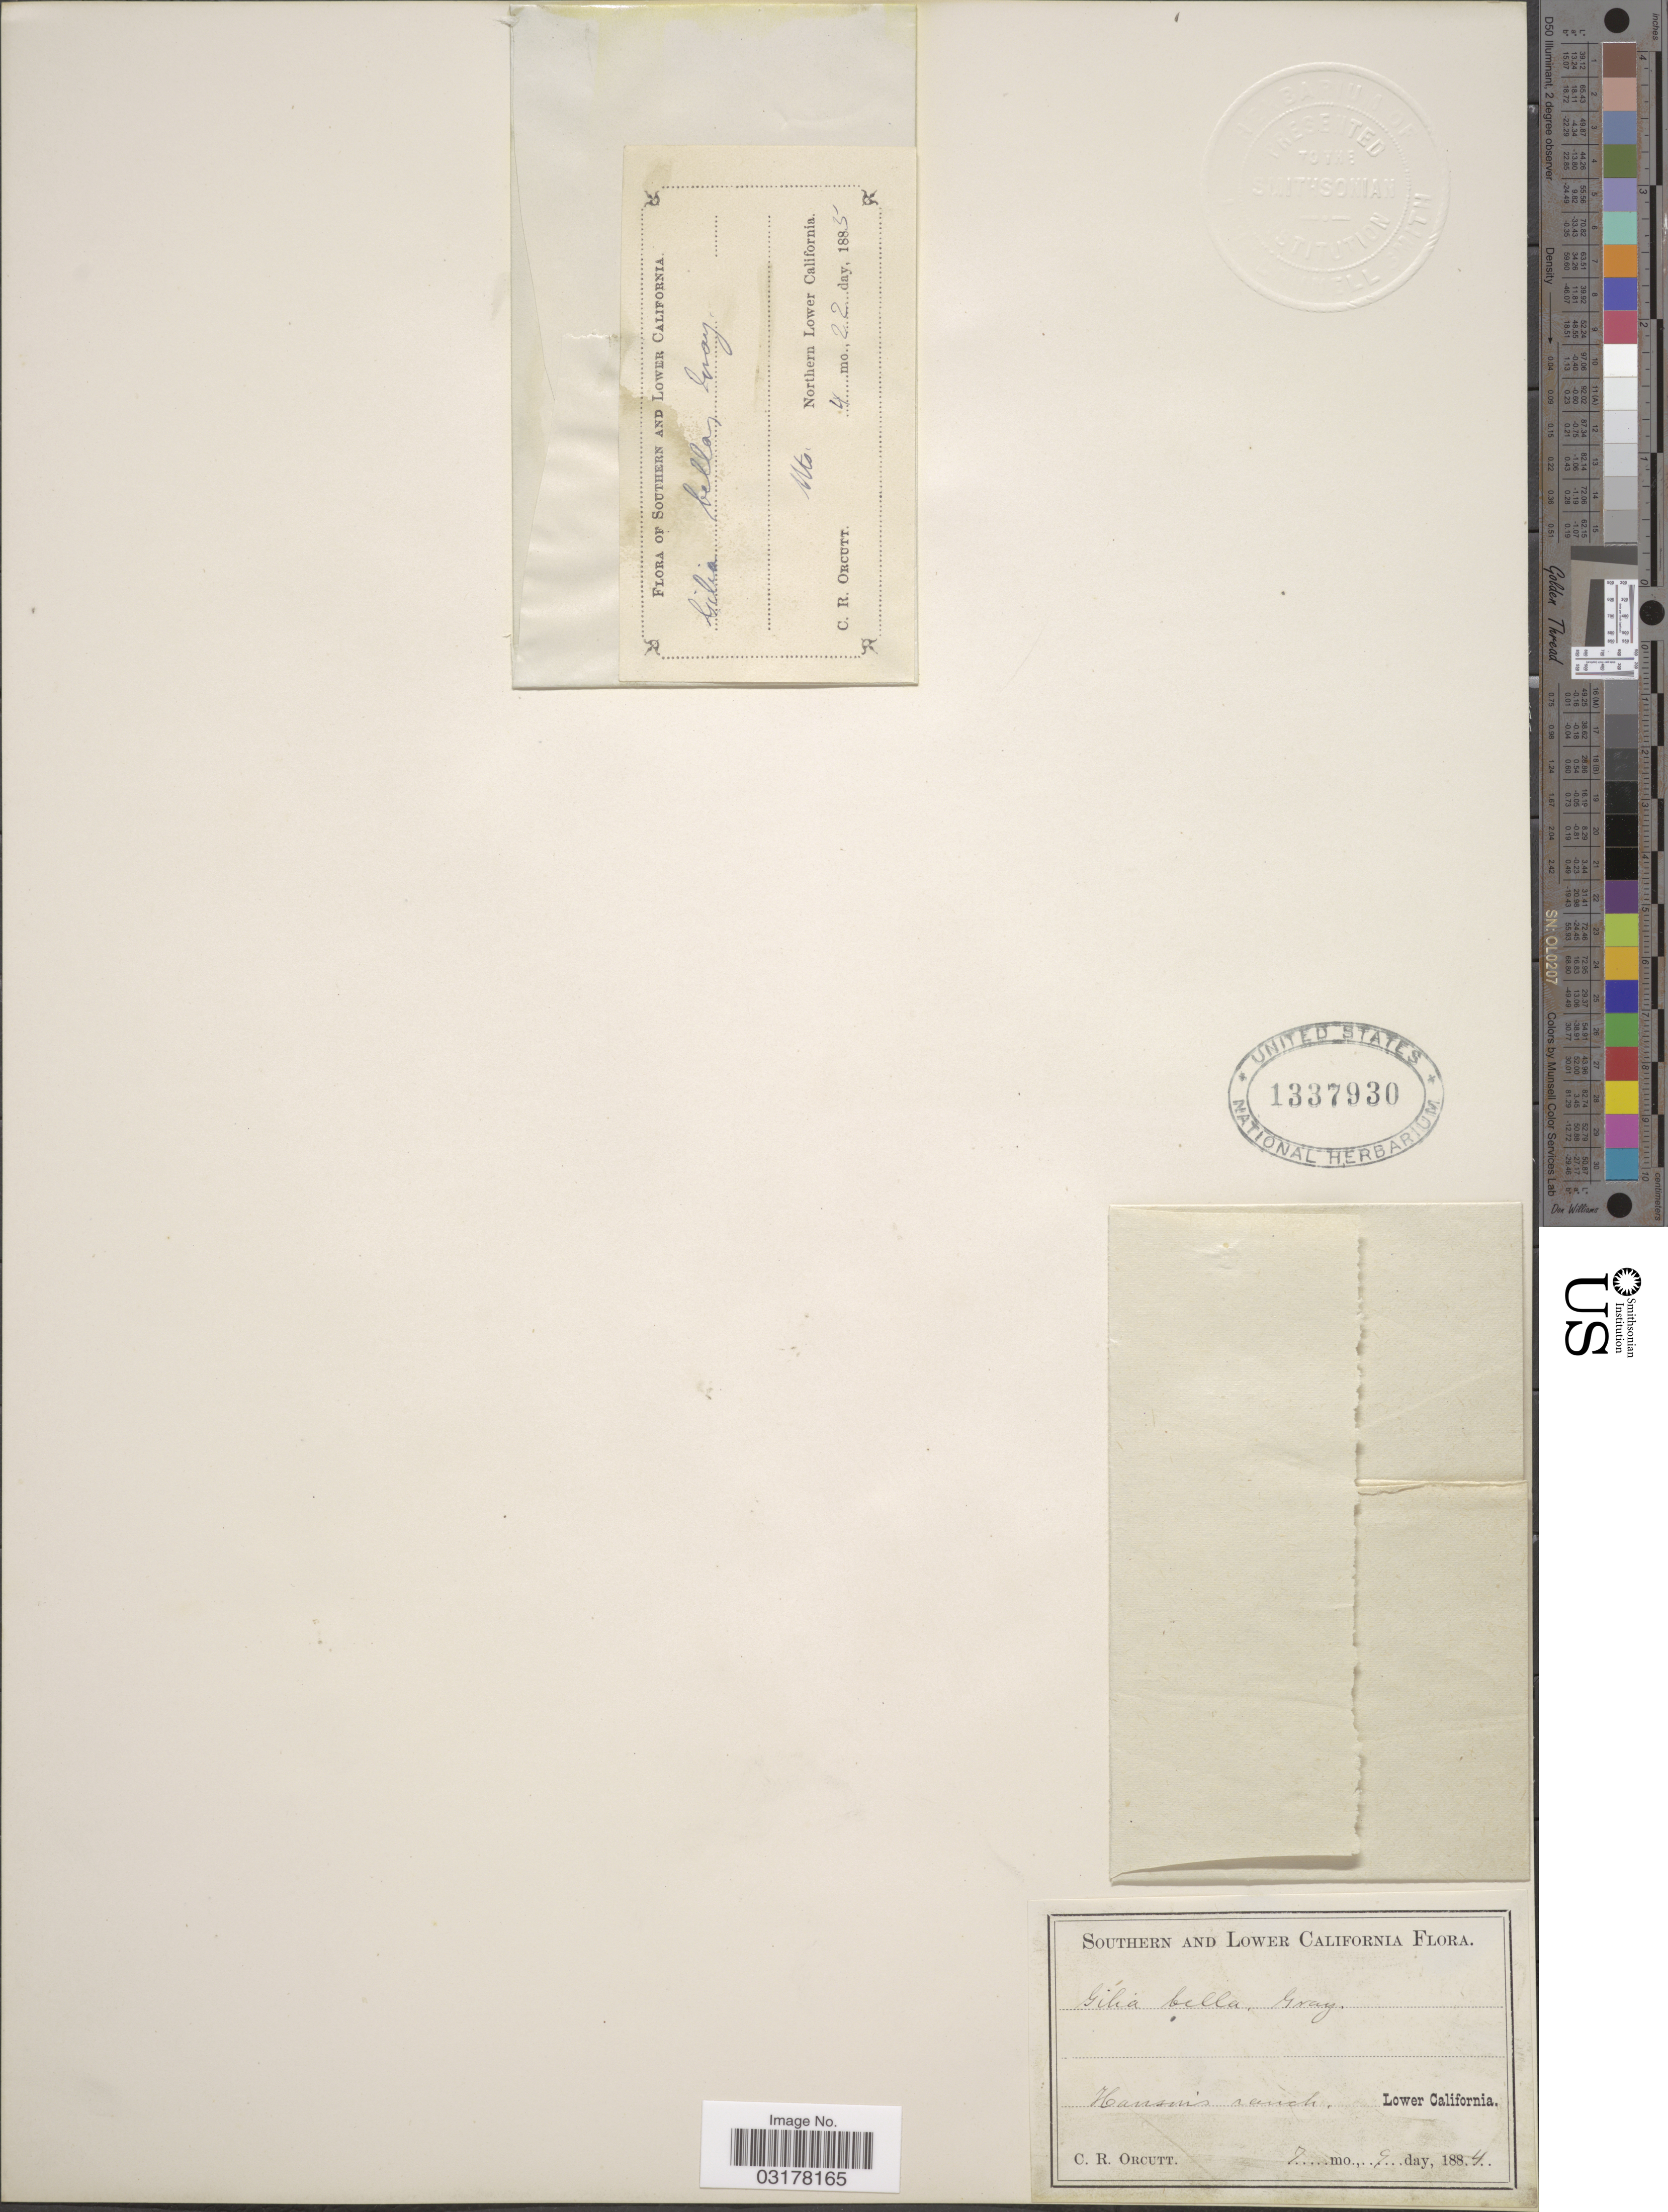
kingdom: Plantae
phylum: Tracheophyta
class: Magnoliopsida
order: Ericales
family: Polemoniaceae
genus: Linanthus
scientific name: Linanthus bellus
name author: (A. Gray) S.W. Greene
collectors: C. R. Orcutt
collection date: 1884-07-09/1885-04-22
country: Mexico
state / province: Baja California Norte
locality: Lower California. Mts. Northern Lower California. Hanson's ranch.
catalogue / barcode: US 1337930